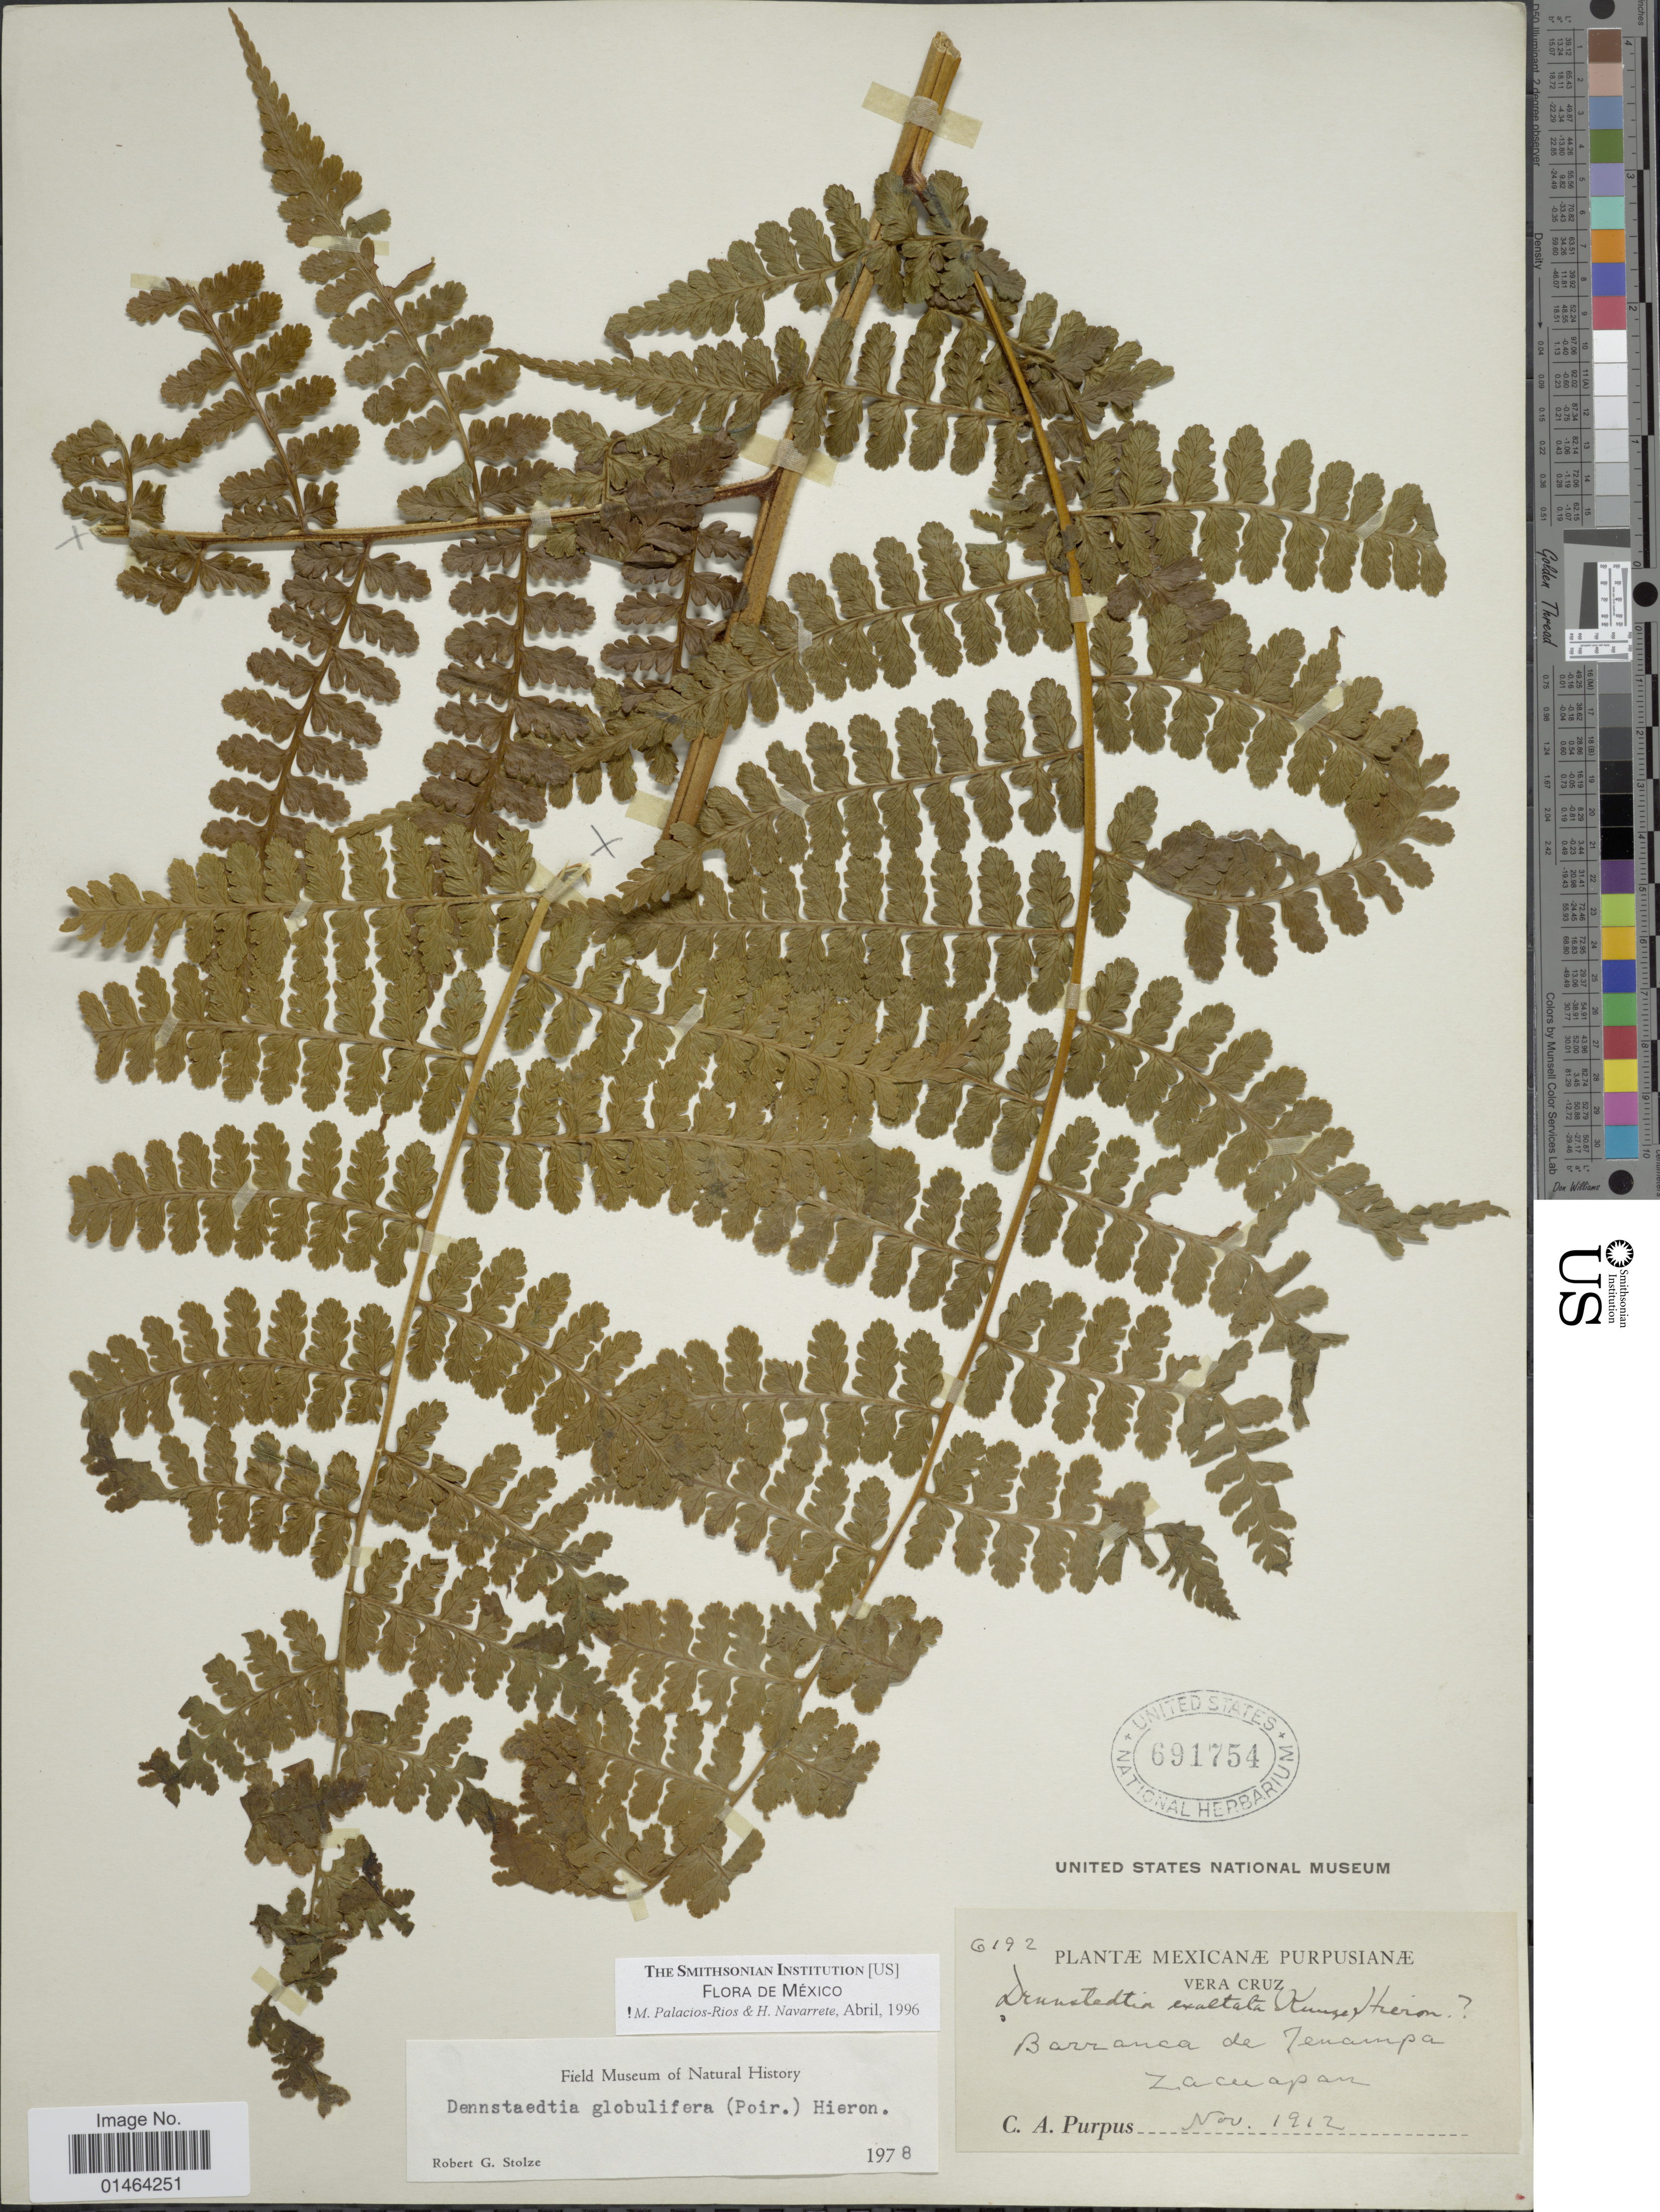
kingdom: Plantae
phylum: Tracheophyta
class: Polypodiopsida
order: Polypodiales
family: Dennstaedtiaceae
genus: Dennstaedtia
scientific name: Dennstaedtia globulifera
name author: (Poir.) Hieron.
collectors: C. A. Purpus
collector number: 6192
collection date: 1912-11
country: Mexico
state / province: Veracruz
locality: Barranca de Tenampa, Zacuapan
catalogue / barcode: US 691754